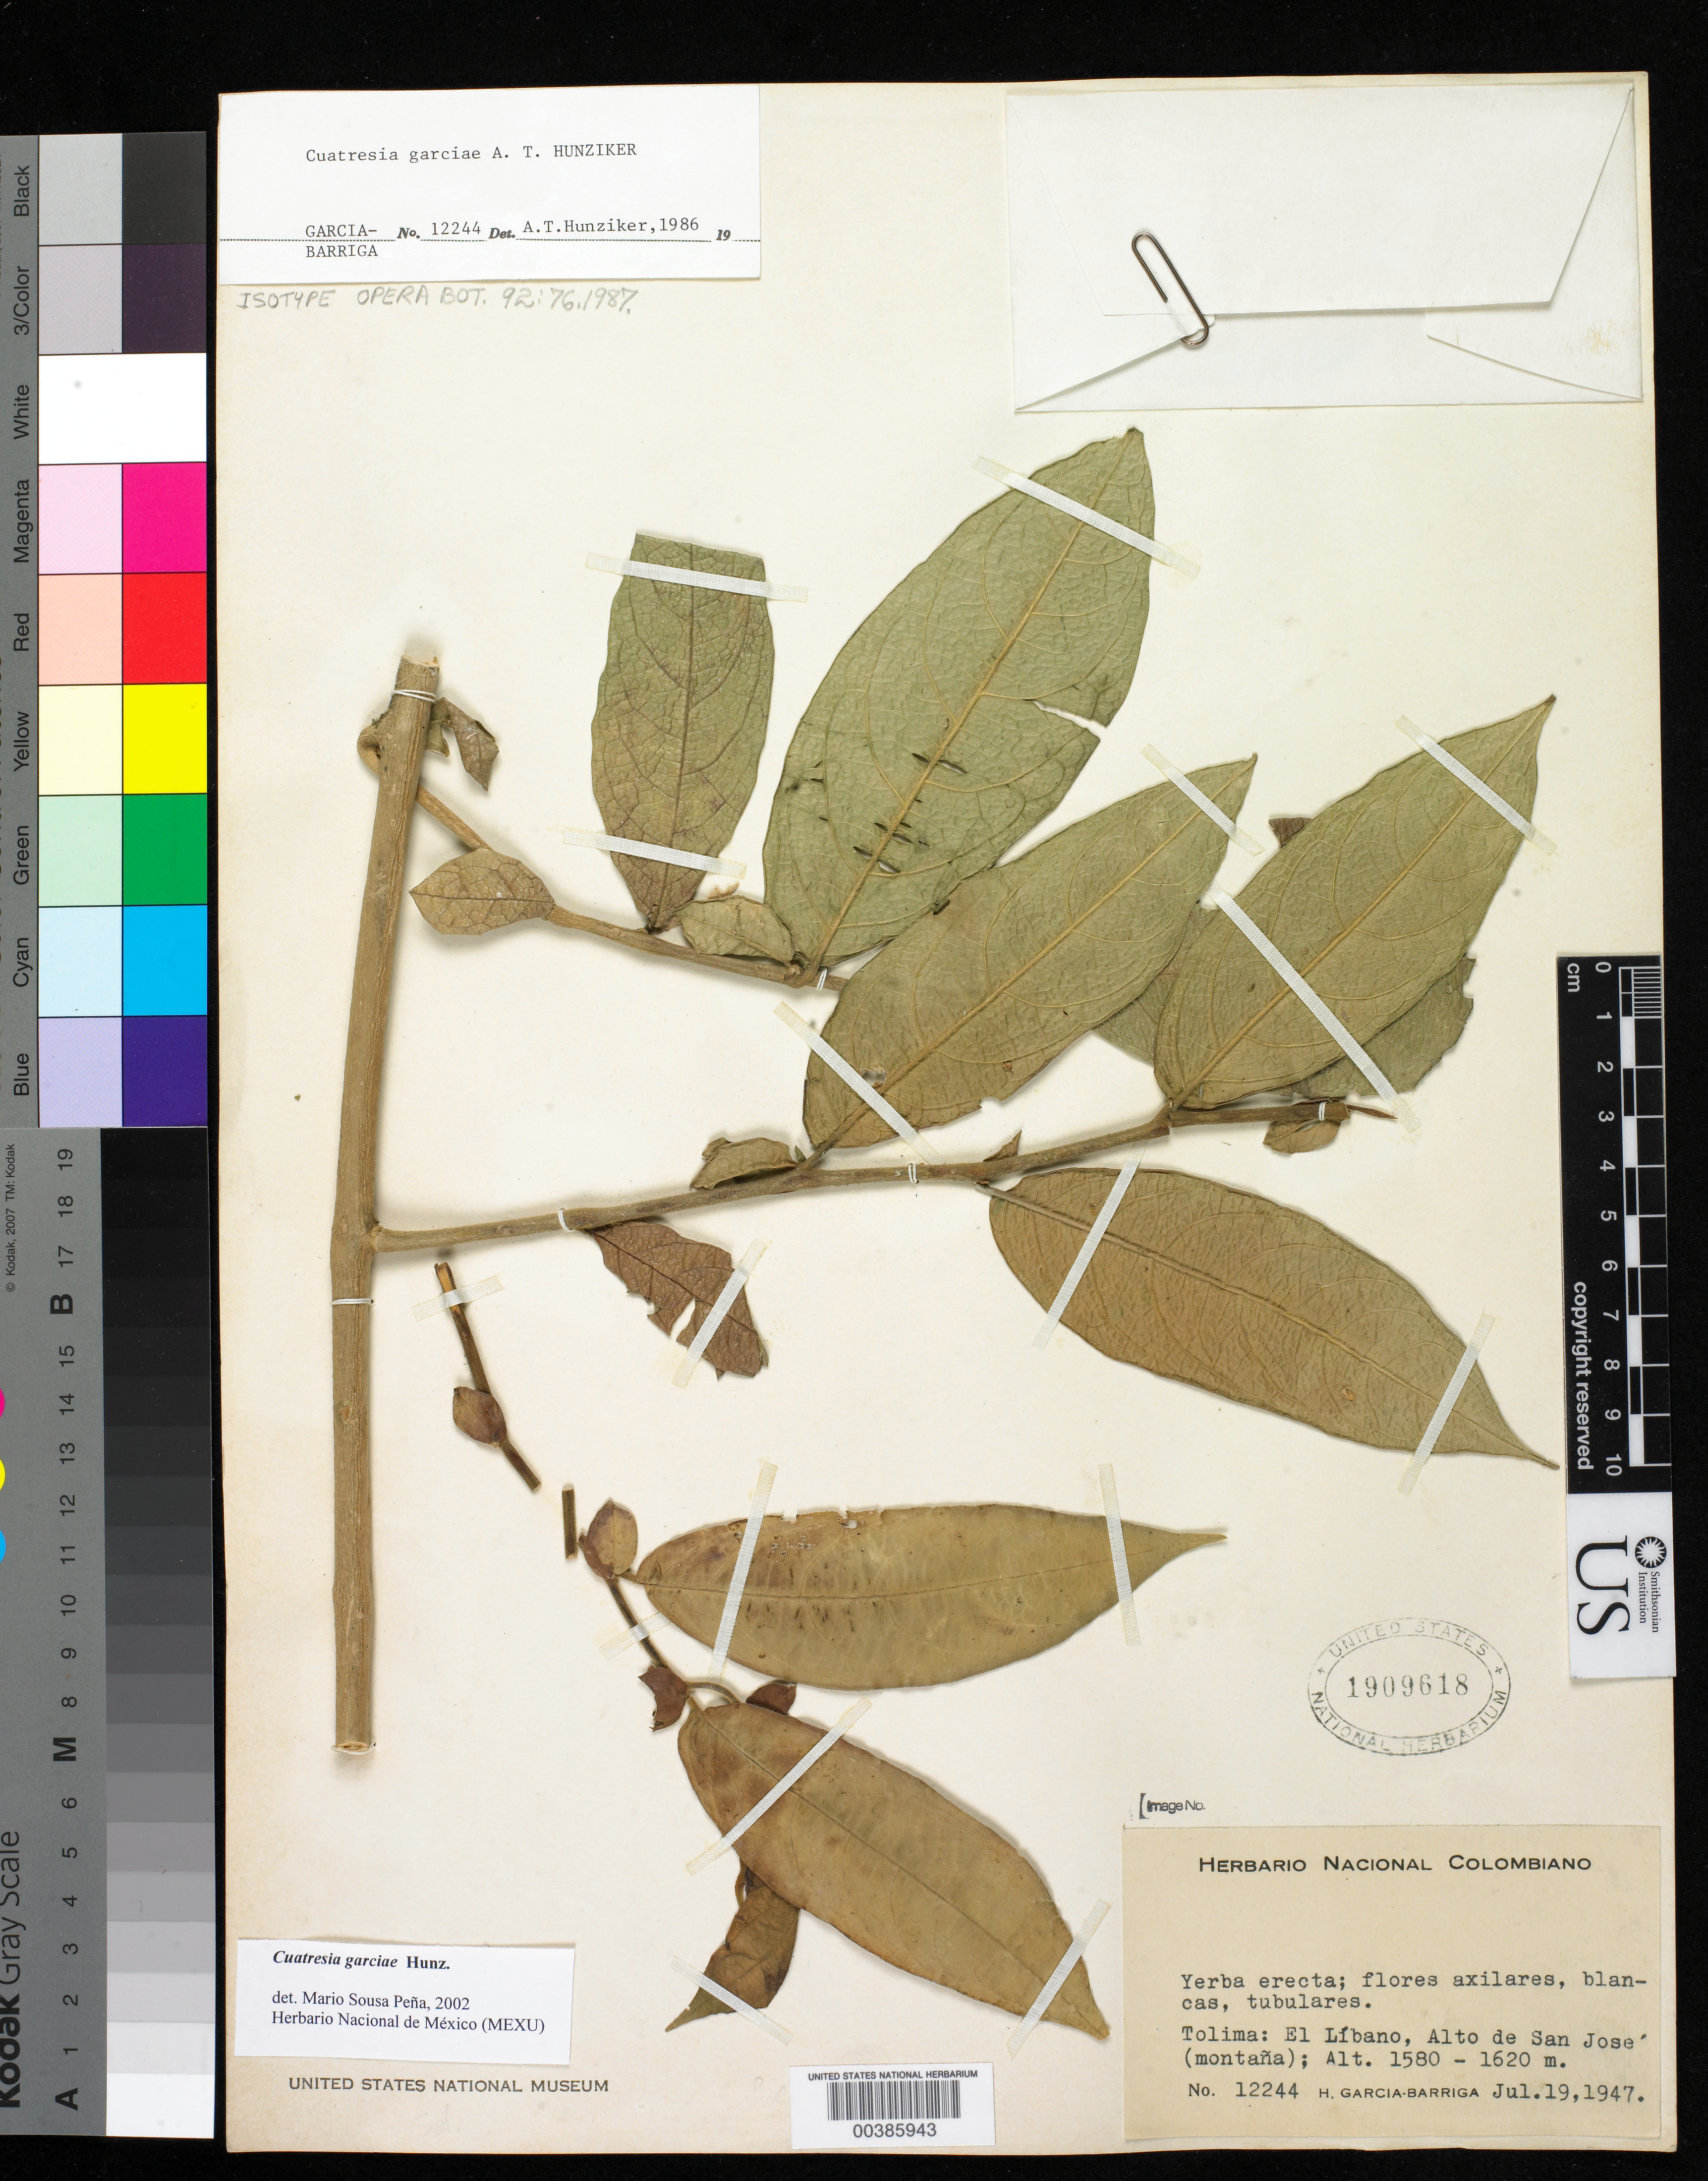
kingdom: Plantae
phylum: Tracheophyta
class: Magnoliopsida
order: Solanales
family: Solanaceae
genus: Cuatresia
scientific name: Cuatresia garciae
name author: Hunz.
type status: Isotype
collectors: H. García Barriga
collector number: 12244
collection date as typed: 19 Jul 1947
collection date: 1947-07-19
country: Colombia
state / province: Tolima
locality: El Libano, Alto de San Jose (Montana).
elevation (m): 1580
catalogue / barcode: US 1909618